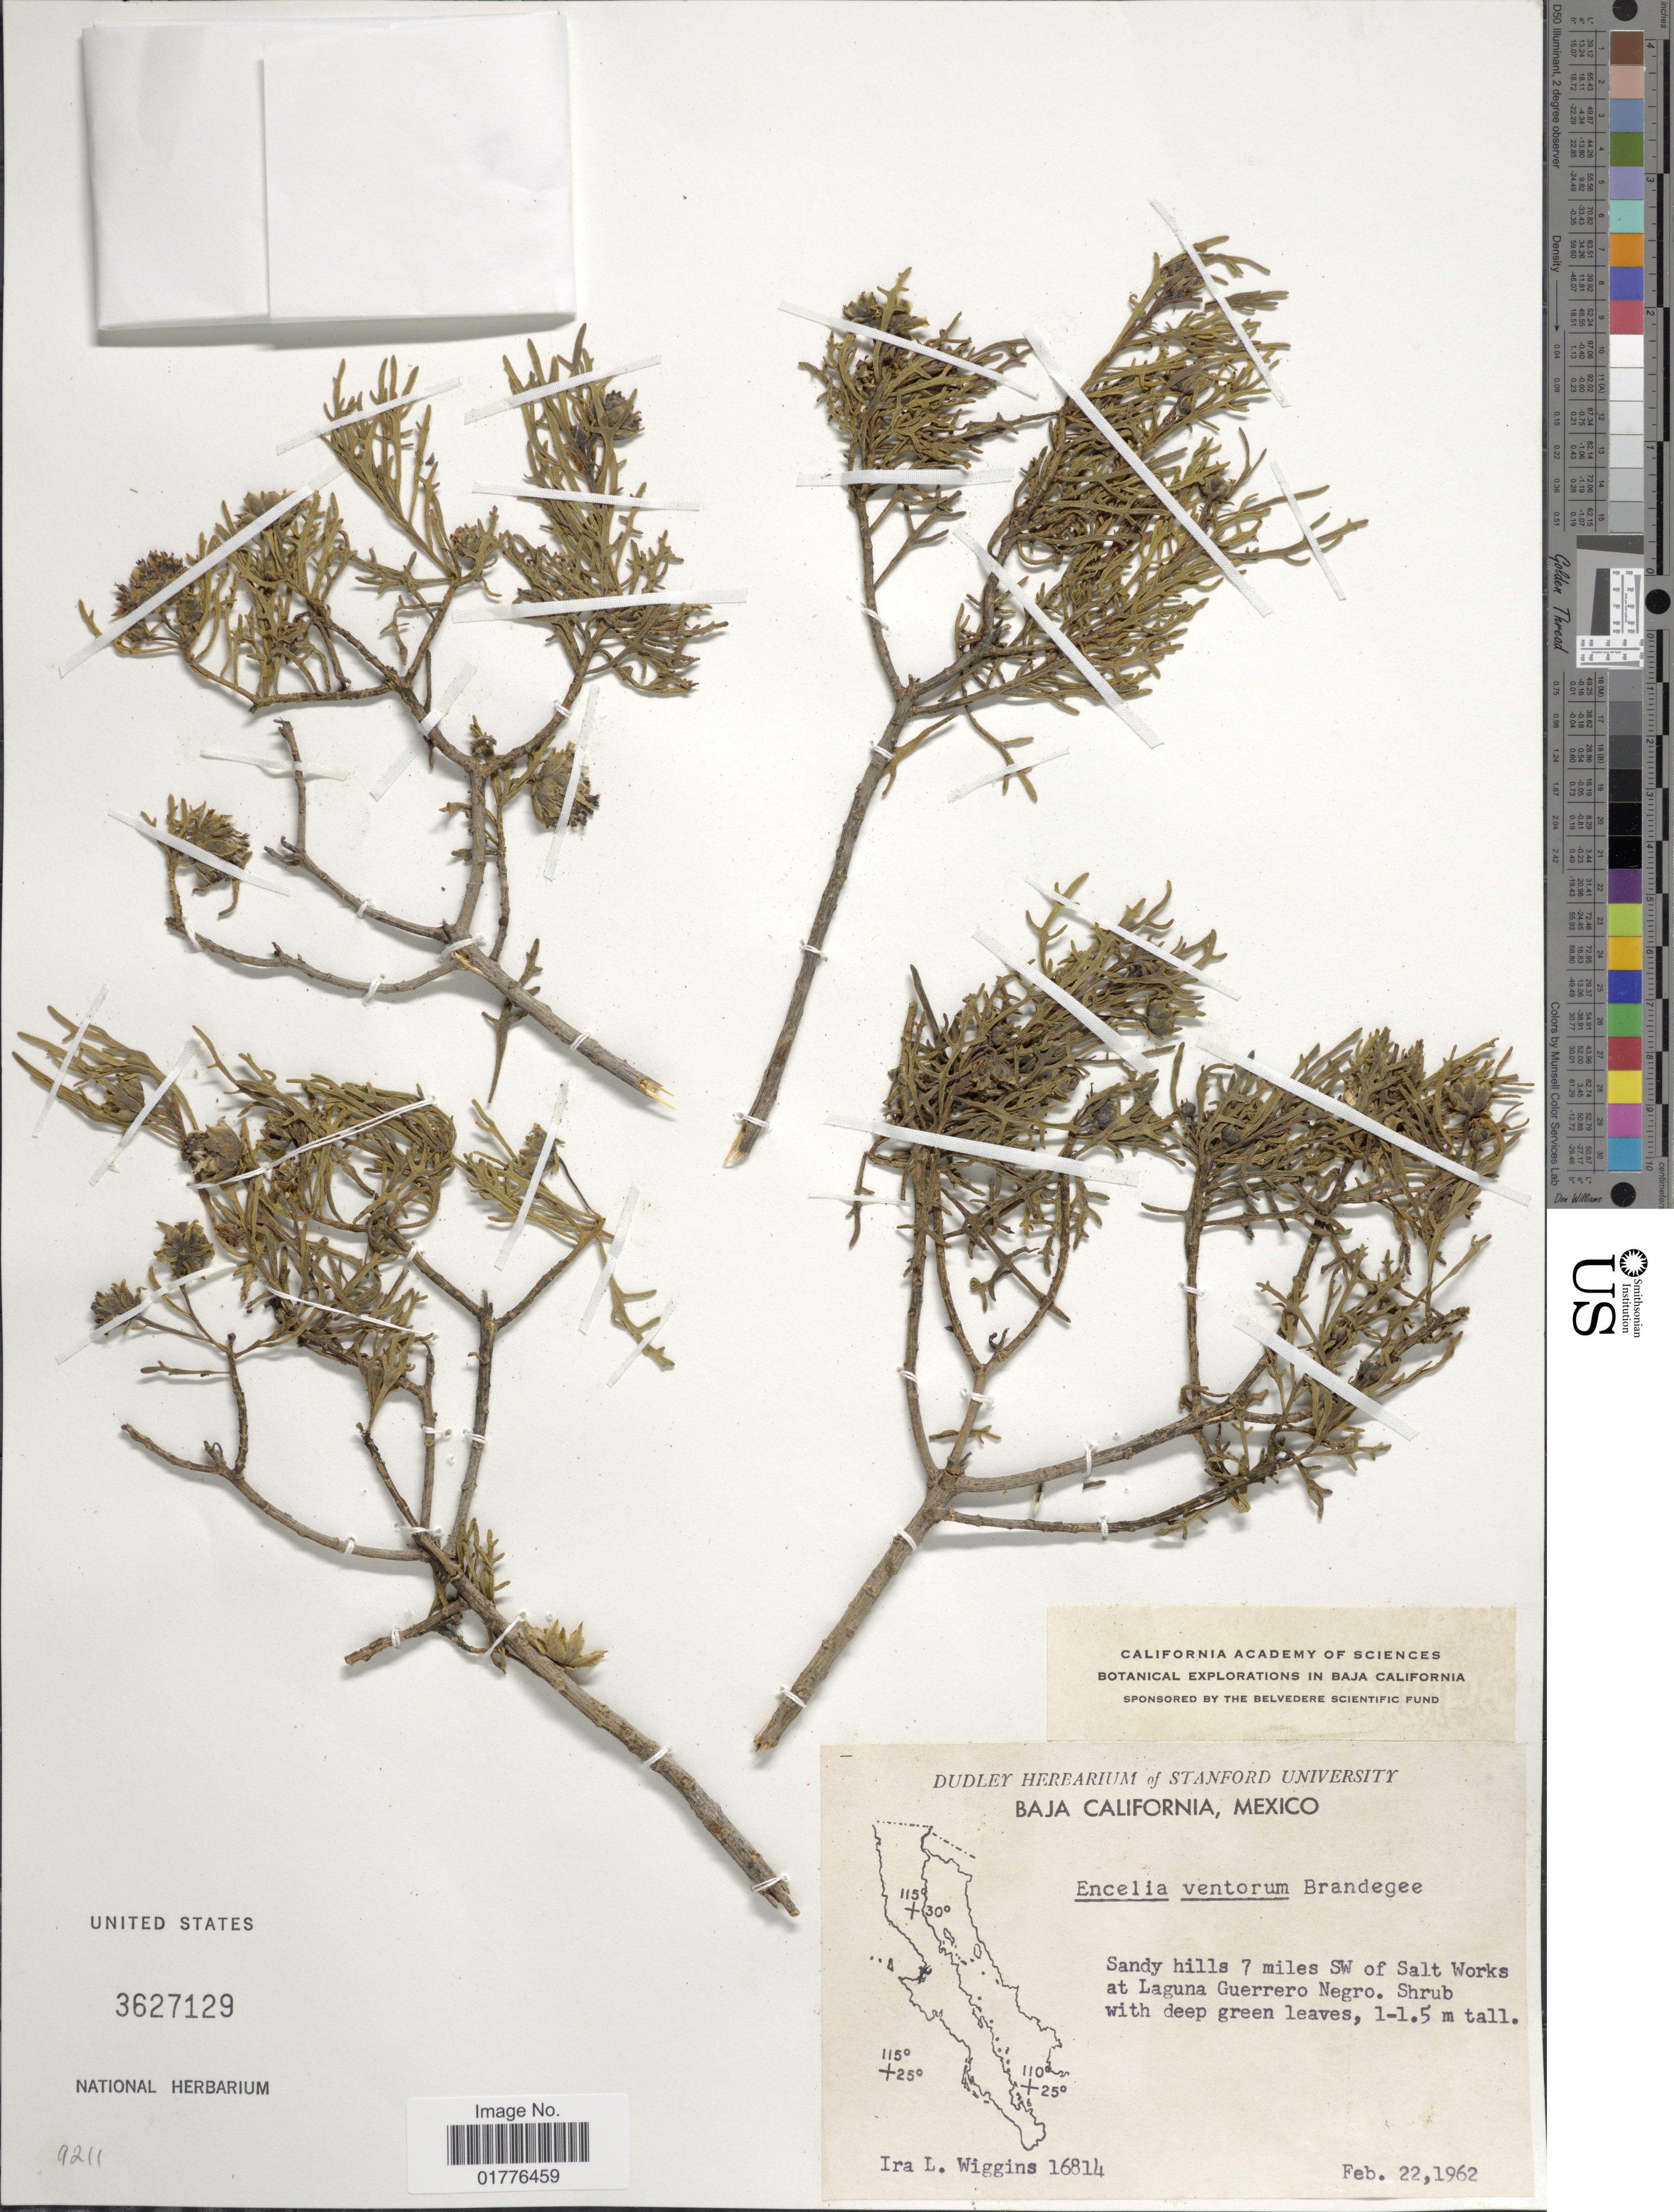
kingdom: Plantae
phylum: Tracheophyta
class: Magnoliopsida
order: Asterales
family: Asteraceae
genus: Encelia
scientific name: Encelia ventorum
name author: Brandegee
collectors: I. L. Wiggins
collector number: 16814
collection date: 1962-02-22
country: Mexico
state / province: Baja California Sur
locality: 7 miles SW of Salt Works at Laguna Guerrero Negro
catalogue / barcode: US 3627129